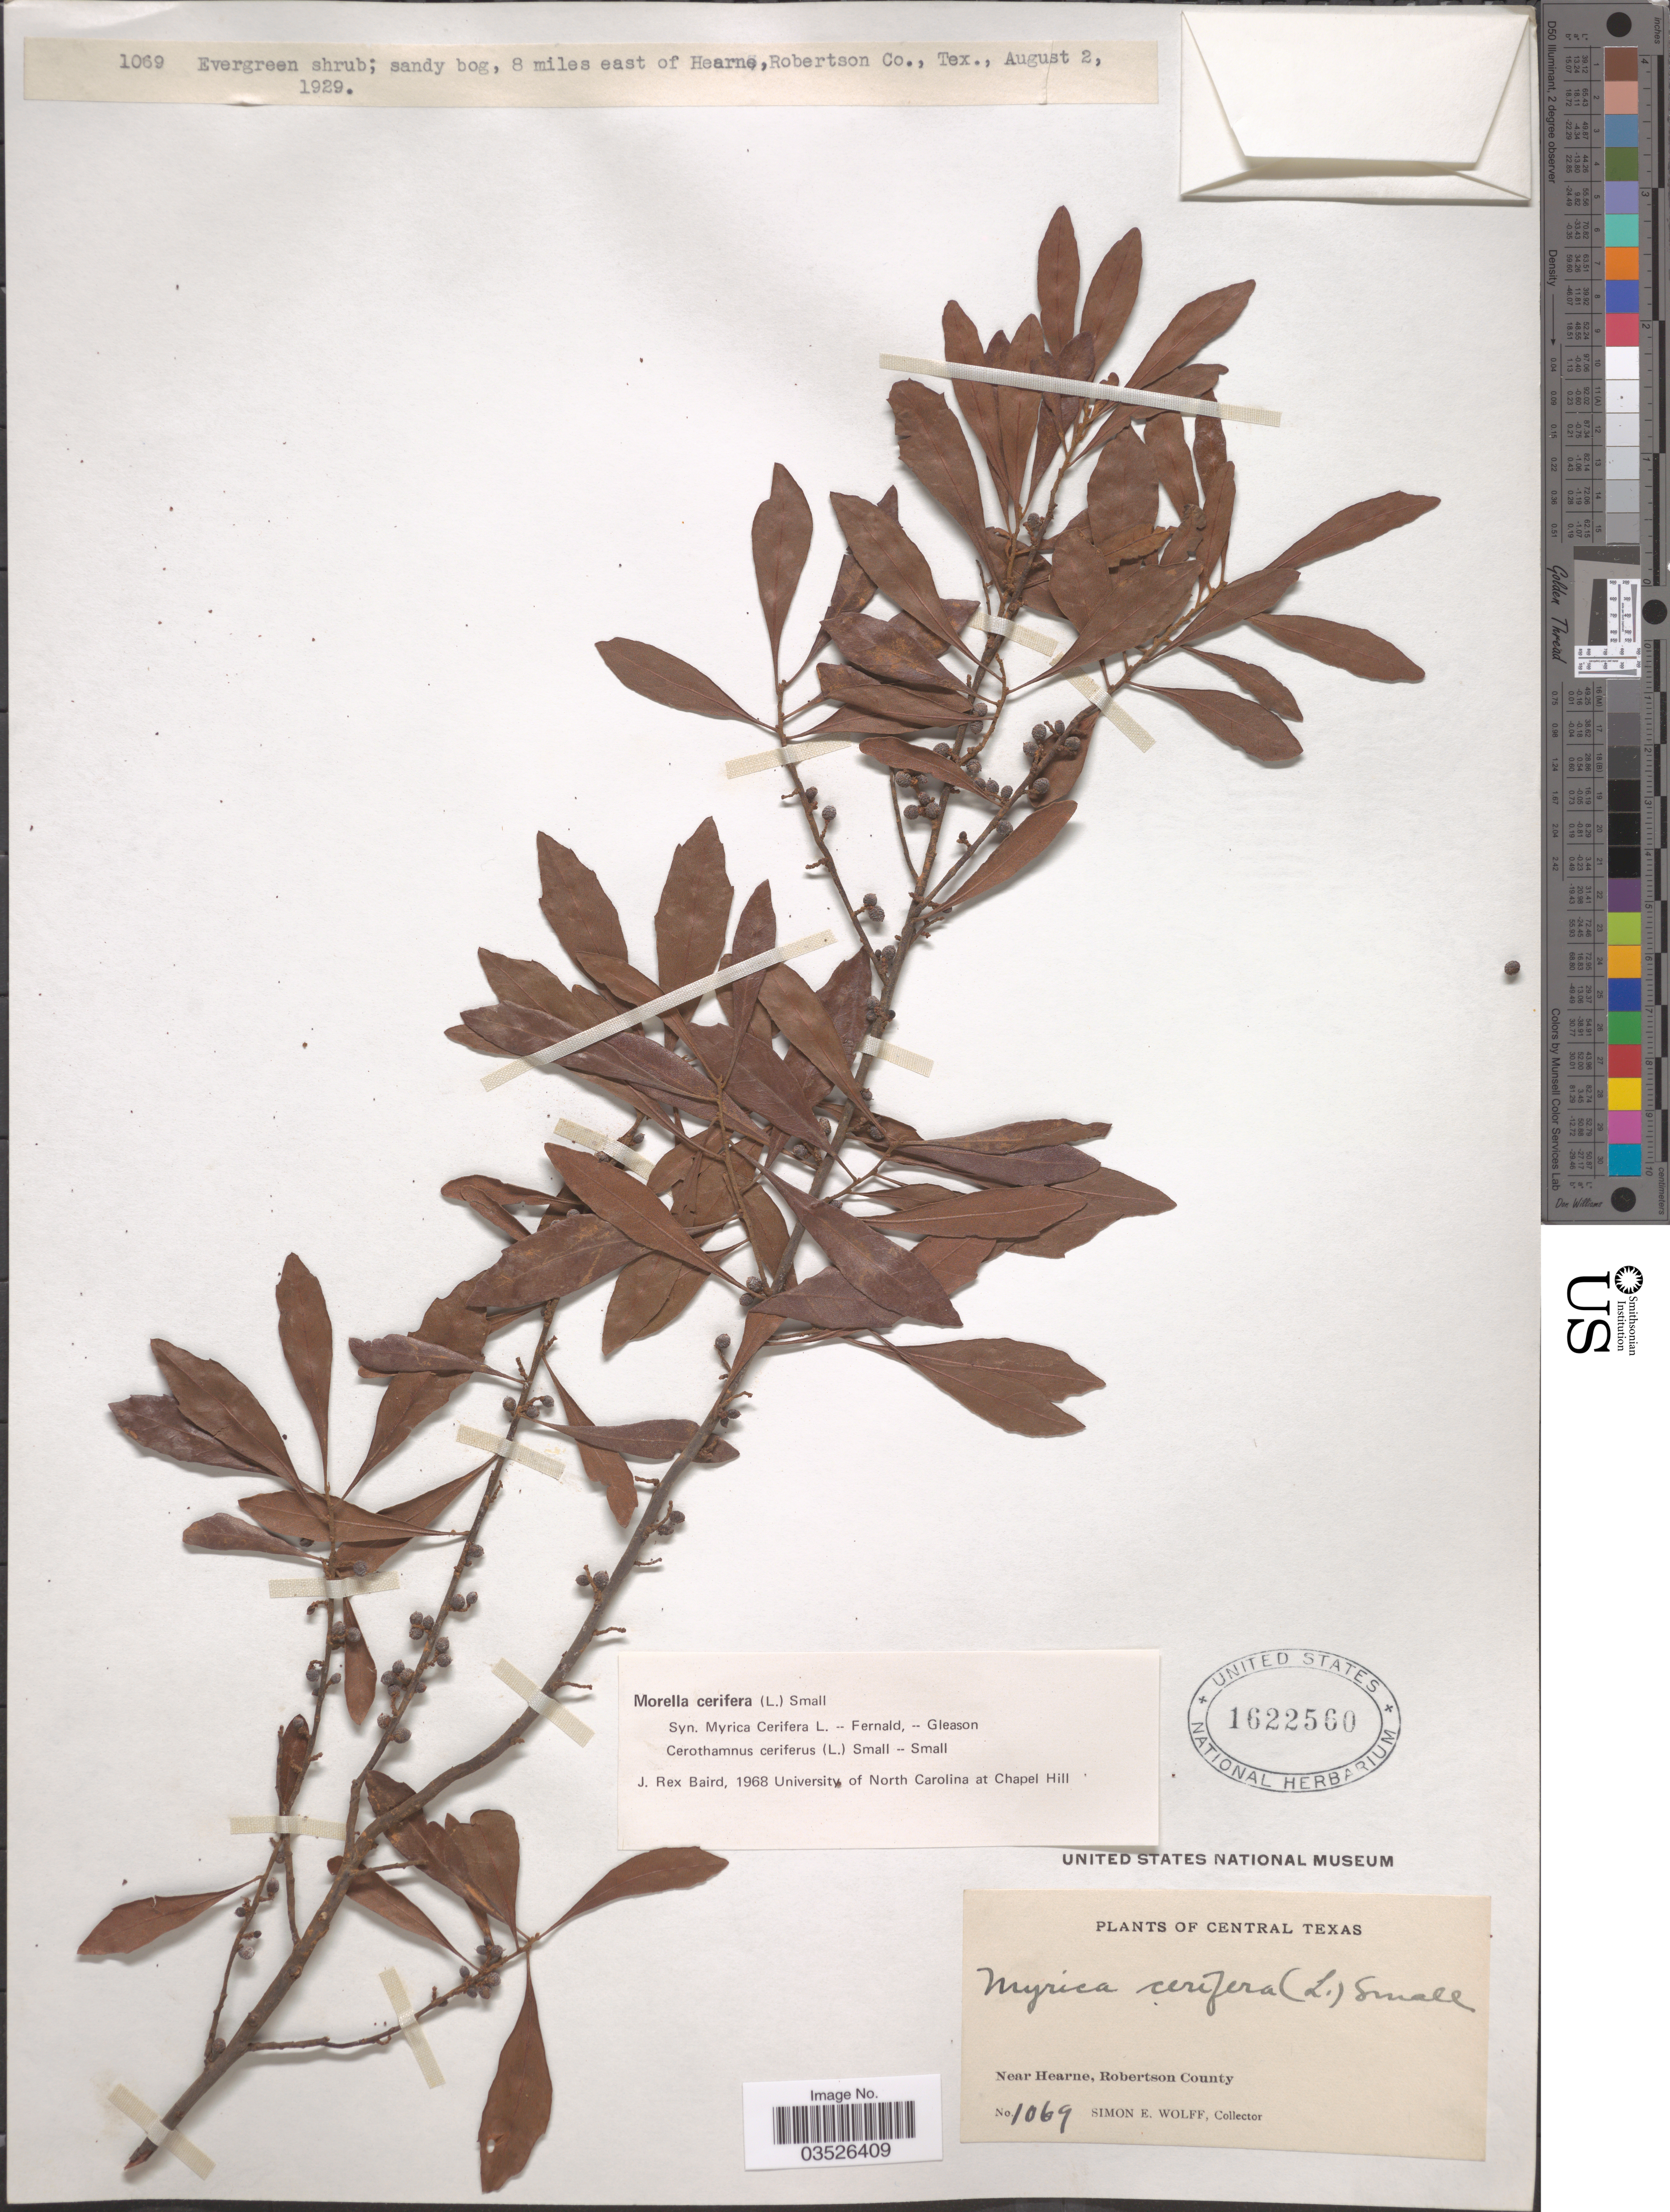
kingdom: Plantae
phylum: Tracheophyta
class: Magnoliopsida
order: Fagales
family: Myricaceae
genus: Morella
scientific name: Morella cerifera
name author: (L.) Small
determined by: Baird, James Rex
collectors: S. E. Wolff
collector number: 1069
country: United States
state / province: Texas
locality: Central Texas. Near Hearne, Robertson County.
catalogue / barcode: US 1622560